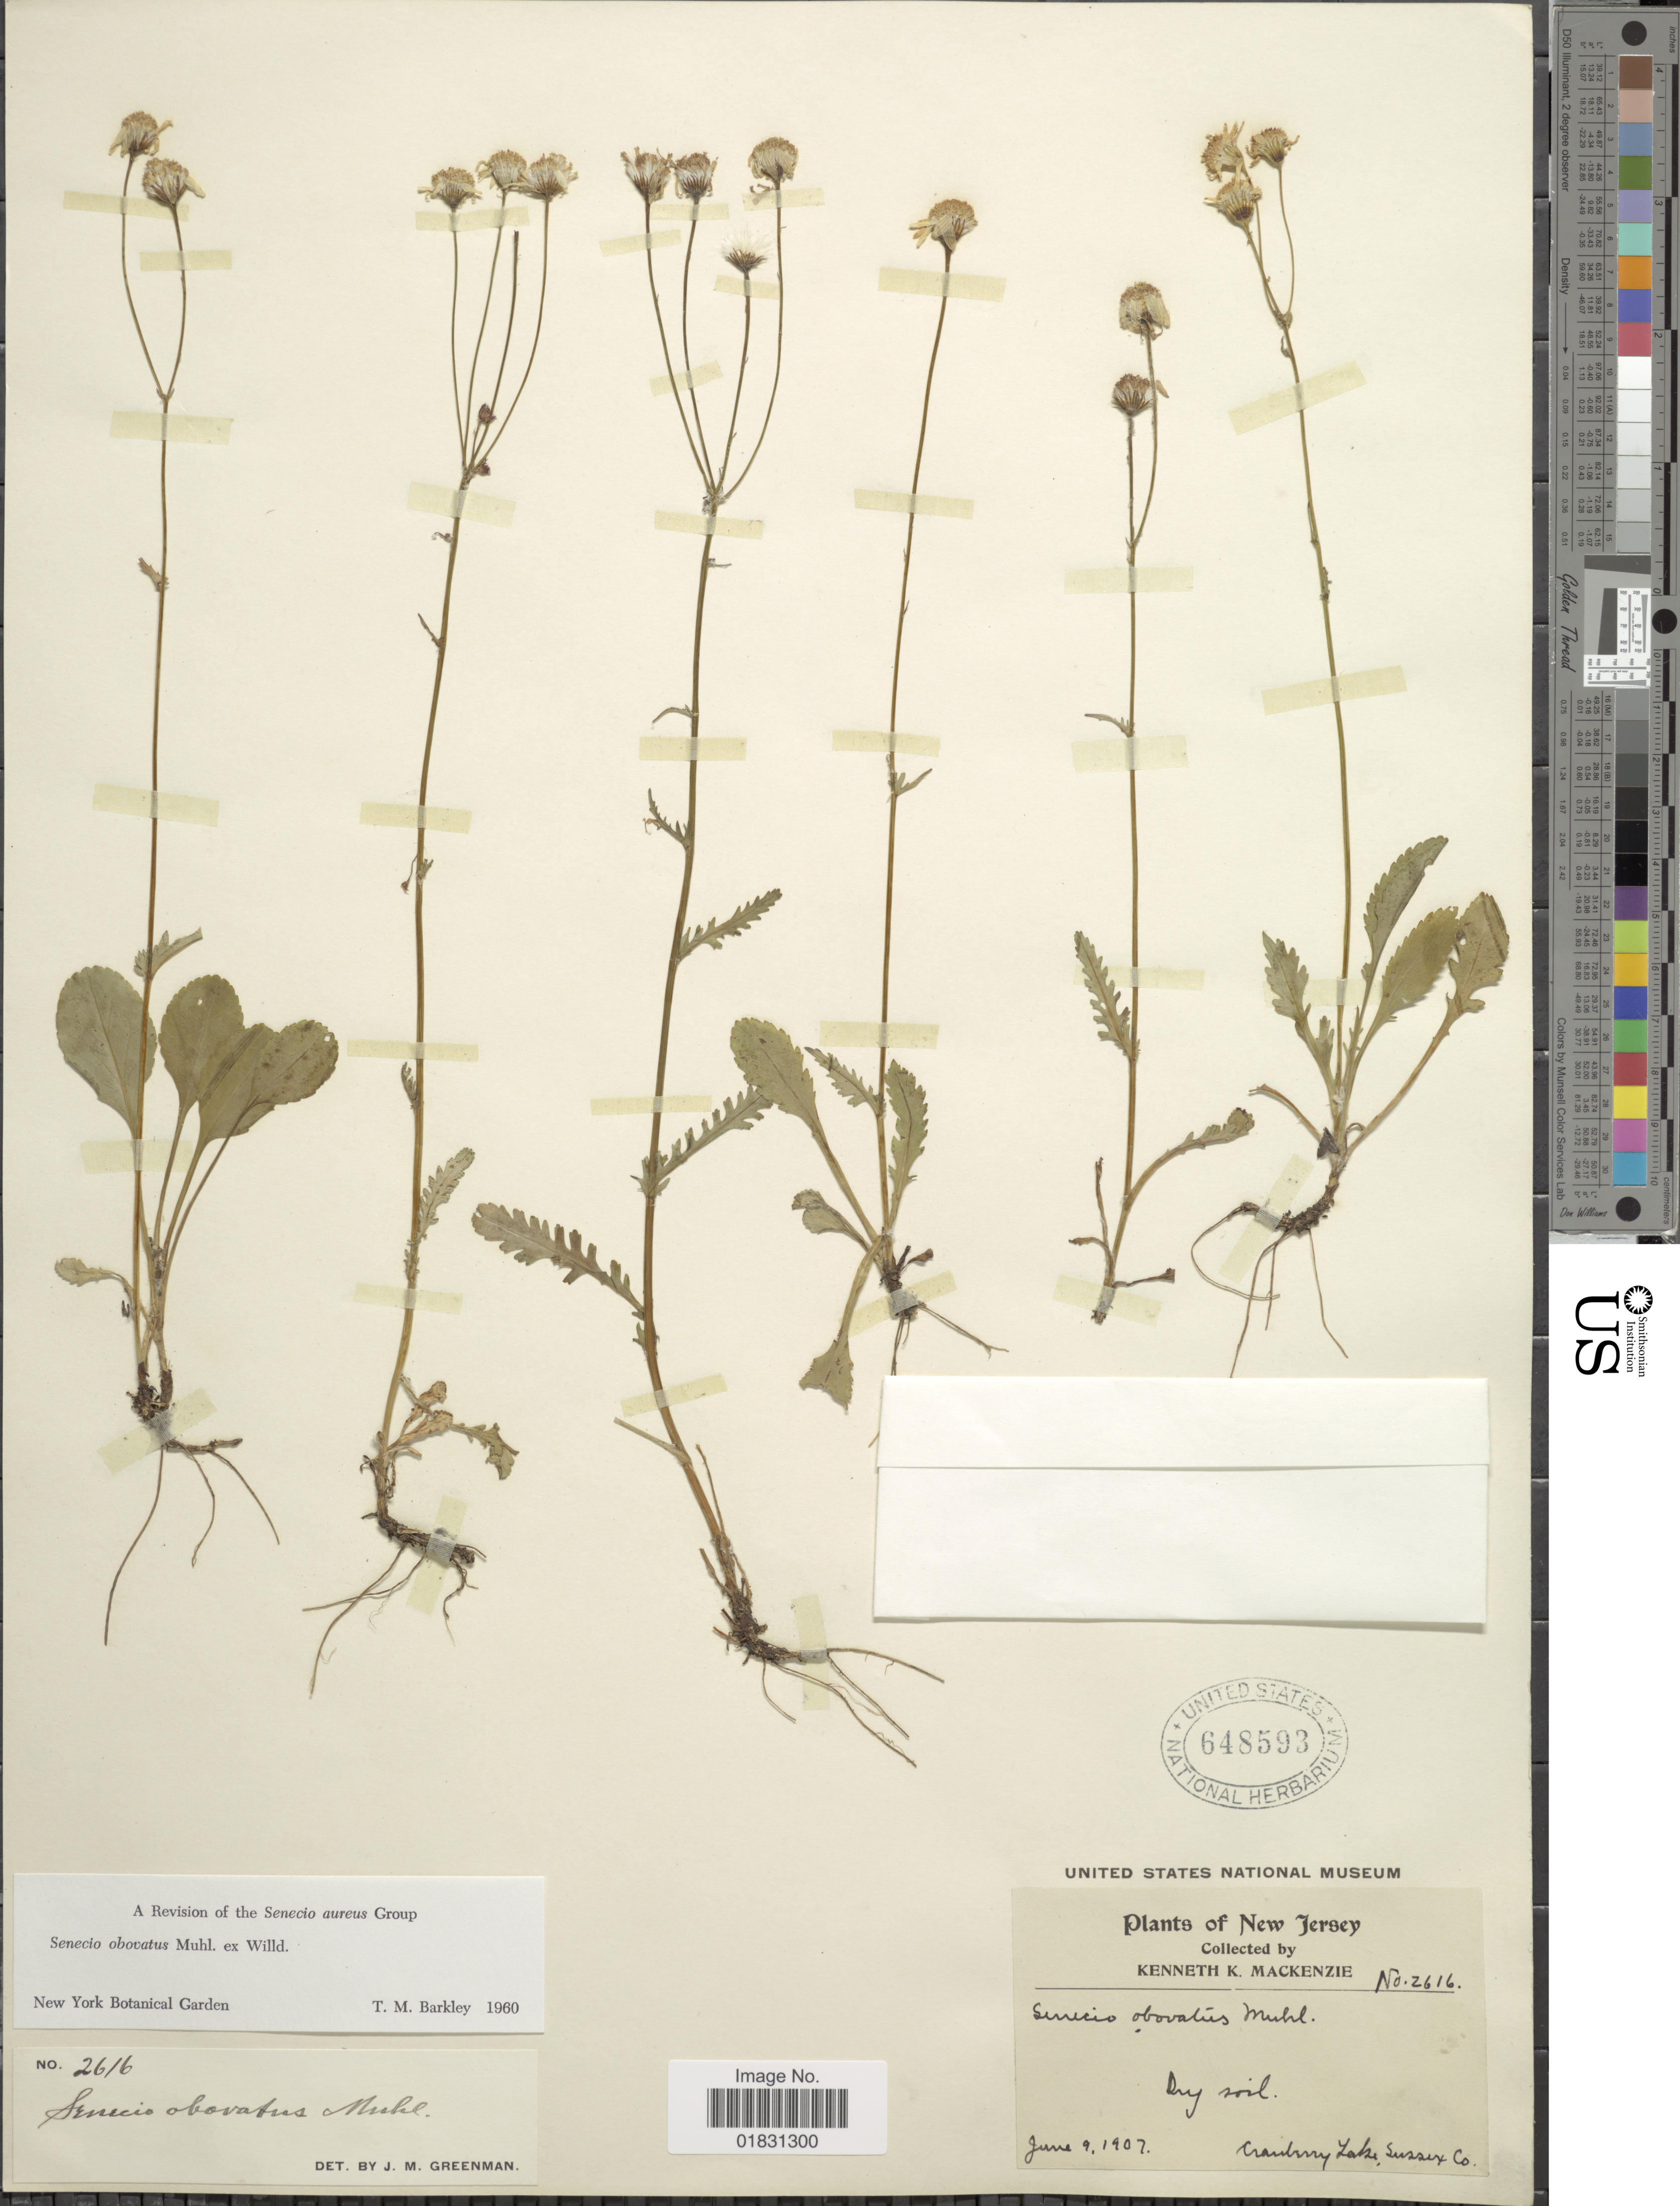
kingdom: Plantae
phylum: Tracheophyta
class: Magnoliopsida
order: Asterales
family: Asteraceae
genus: Packera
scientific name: Packera obovata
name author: (Muhl. ex Willd.) W.A. Weber & Á. Löve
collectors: K. K. Mackenzie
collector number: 26616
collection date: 1907-06-09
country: United States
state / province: New Jersey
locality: Dry soil, Cranberry Lake, Sussex Co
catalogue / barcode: US 648593